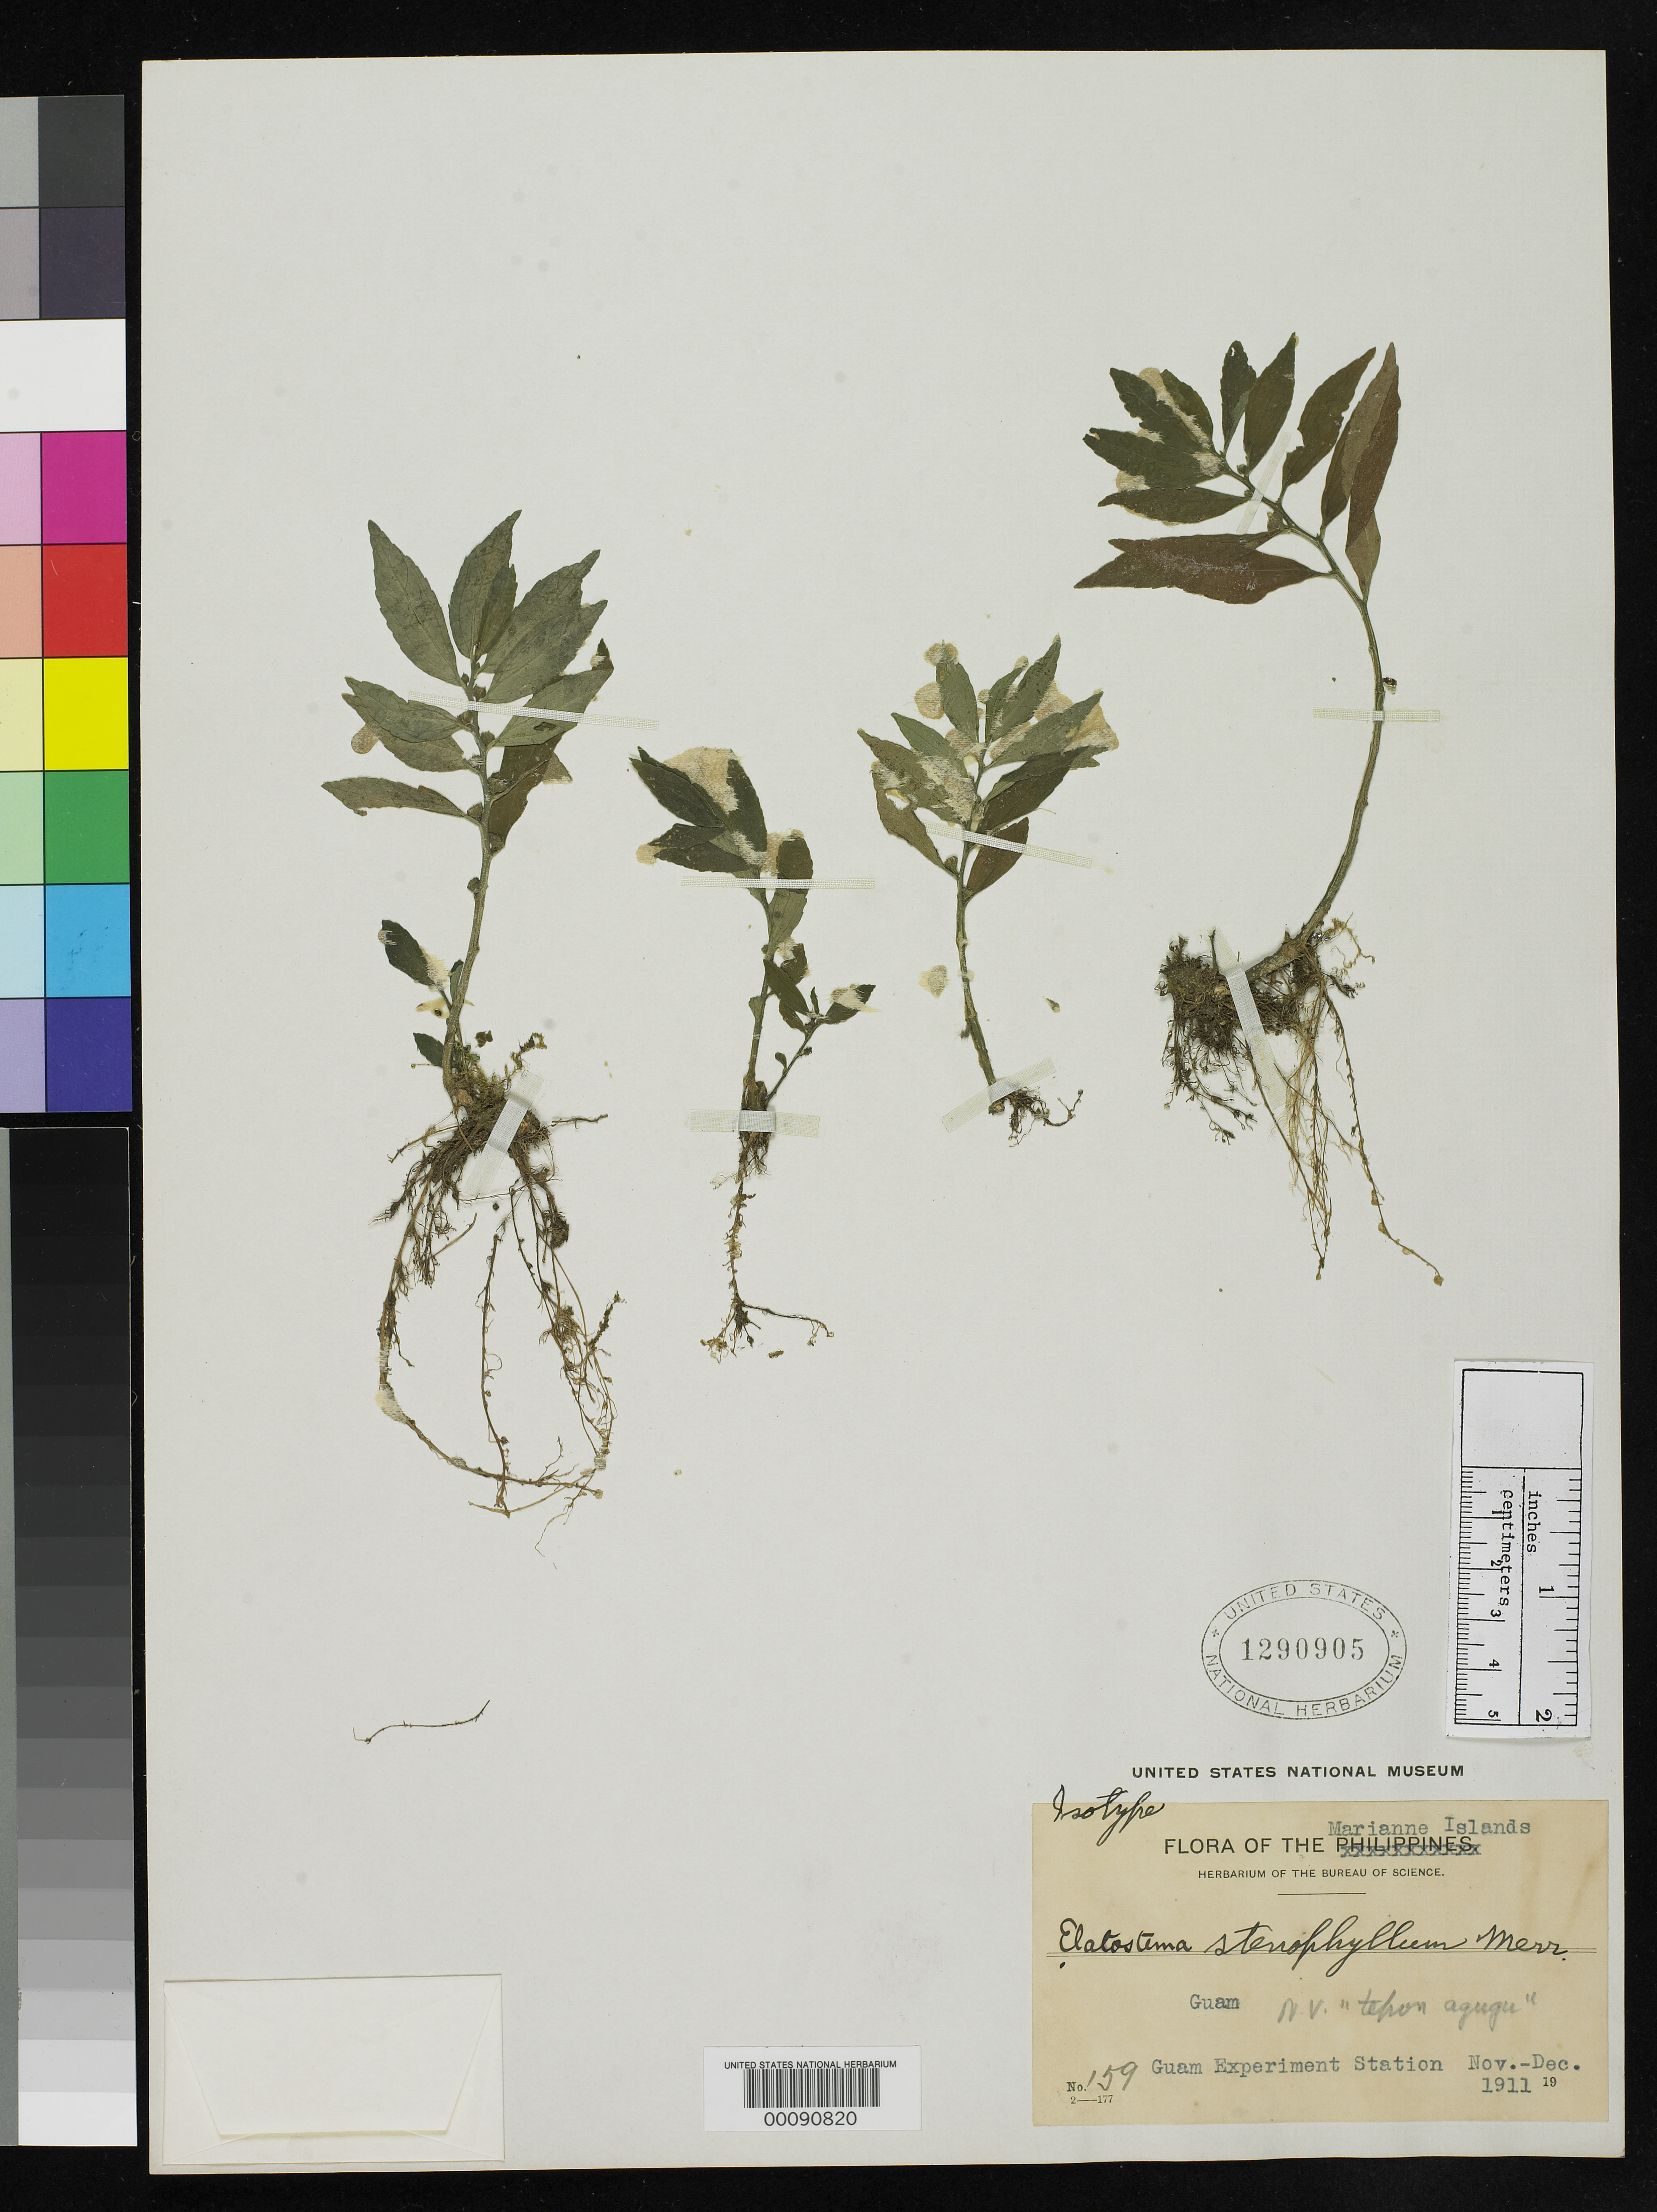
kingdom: Plantae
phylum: Tracheophyta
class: Magnoliopsida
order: Rosales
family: Urticaceae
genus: Elatostema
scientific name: Elatostema stenophyllum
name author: Merr.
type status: Isotype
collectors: Guam Exp. Sta.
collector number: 159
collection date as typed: Nov 1911 to -- Dec 1911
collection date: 1911-11/1911-12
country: Guam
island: Guam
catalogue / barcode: US 1290905